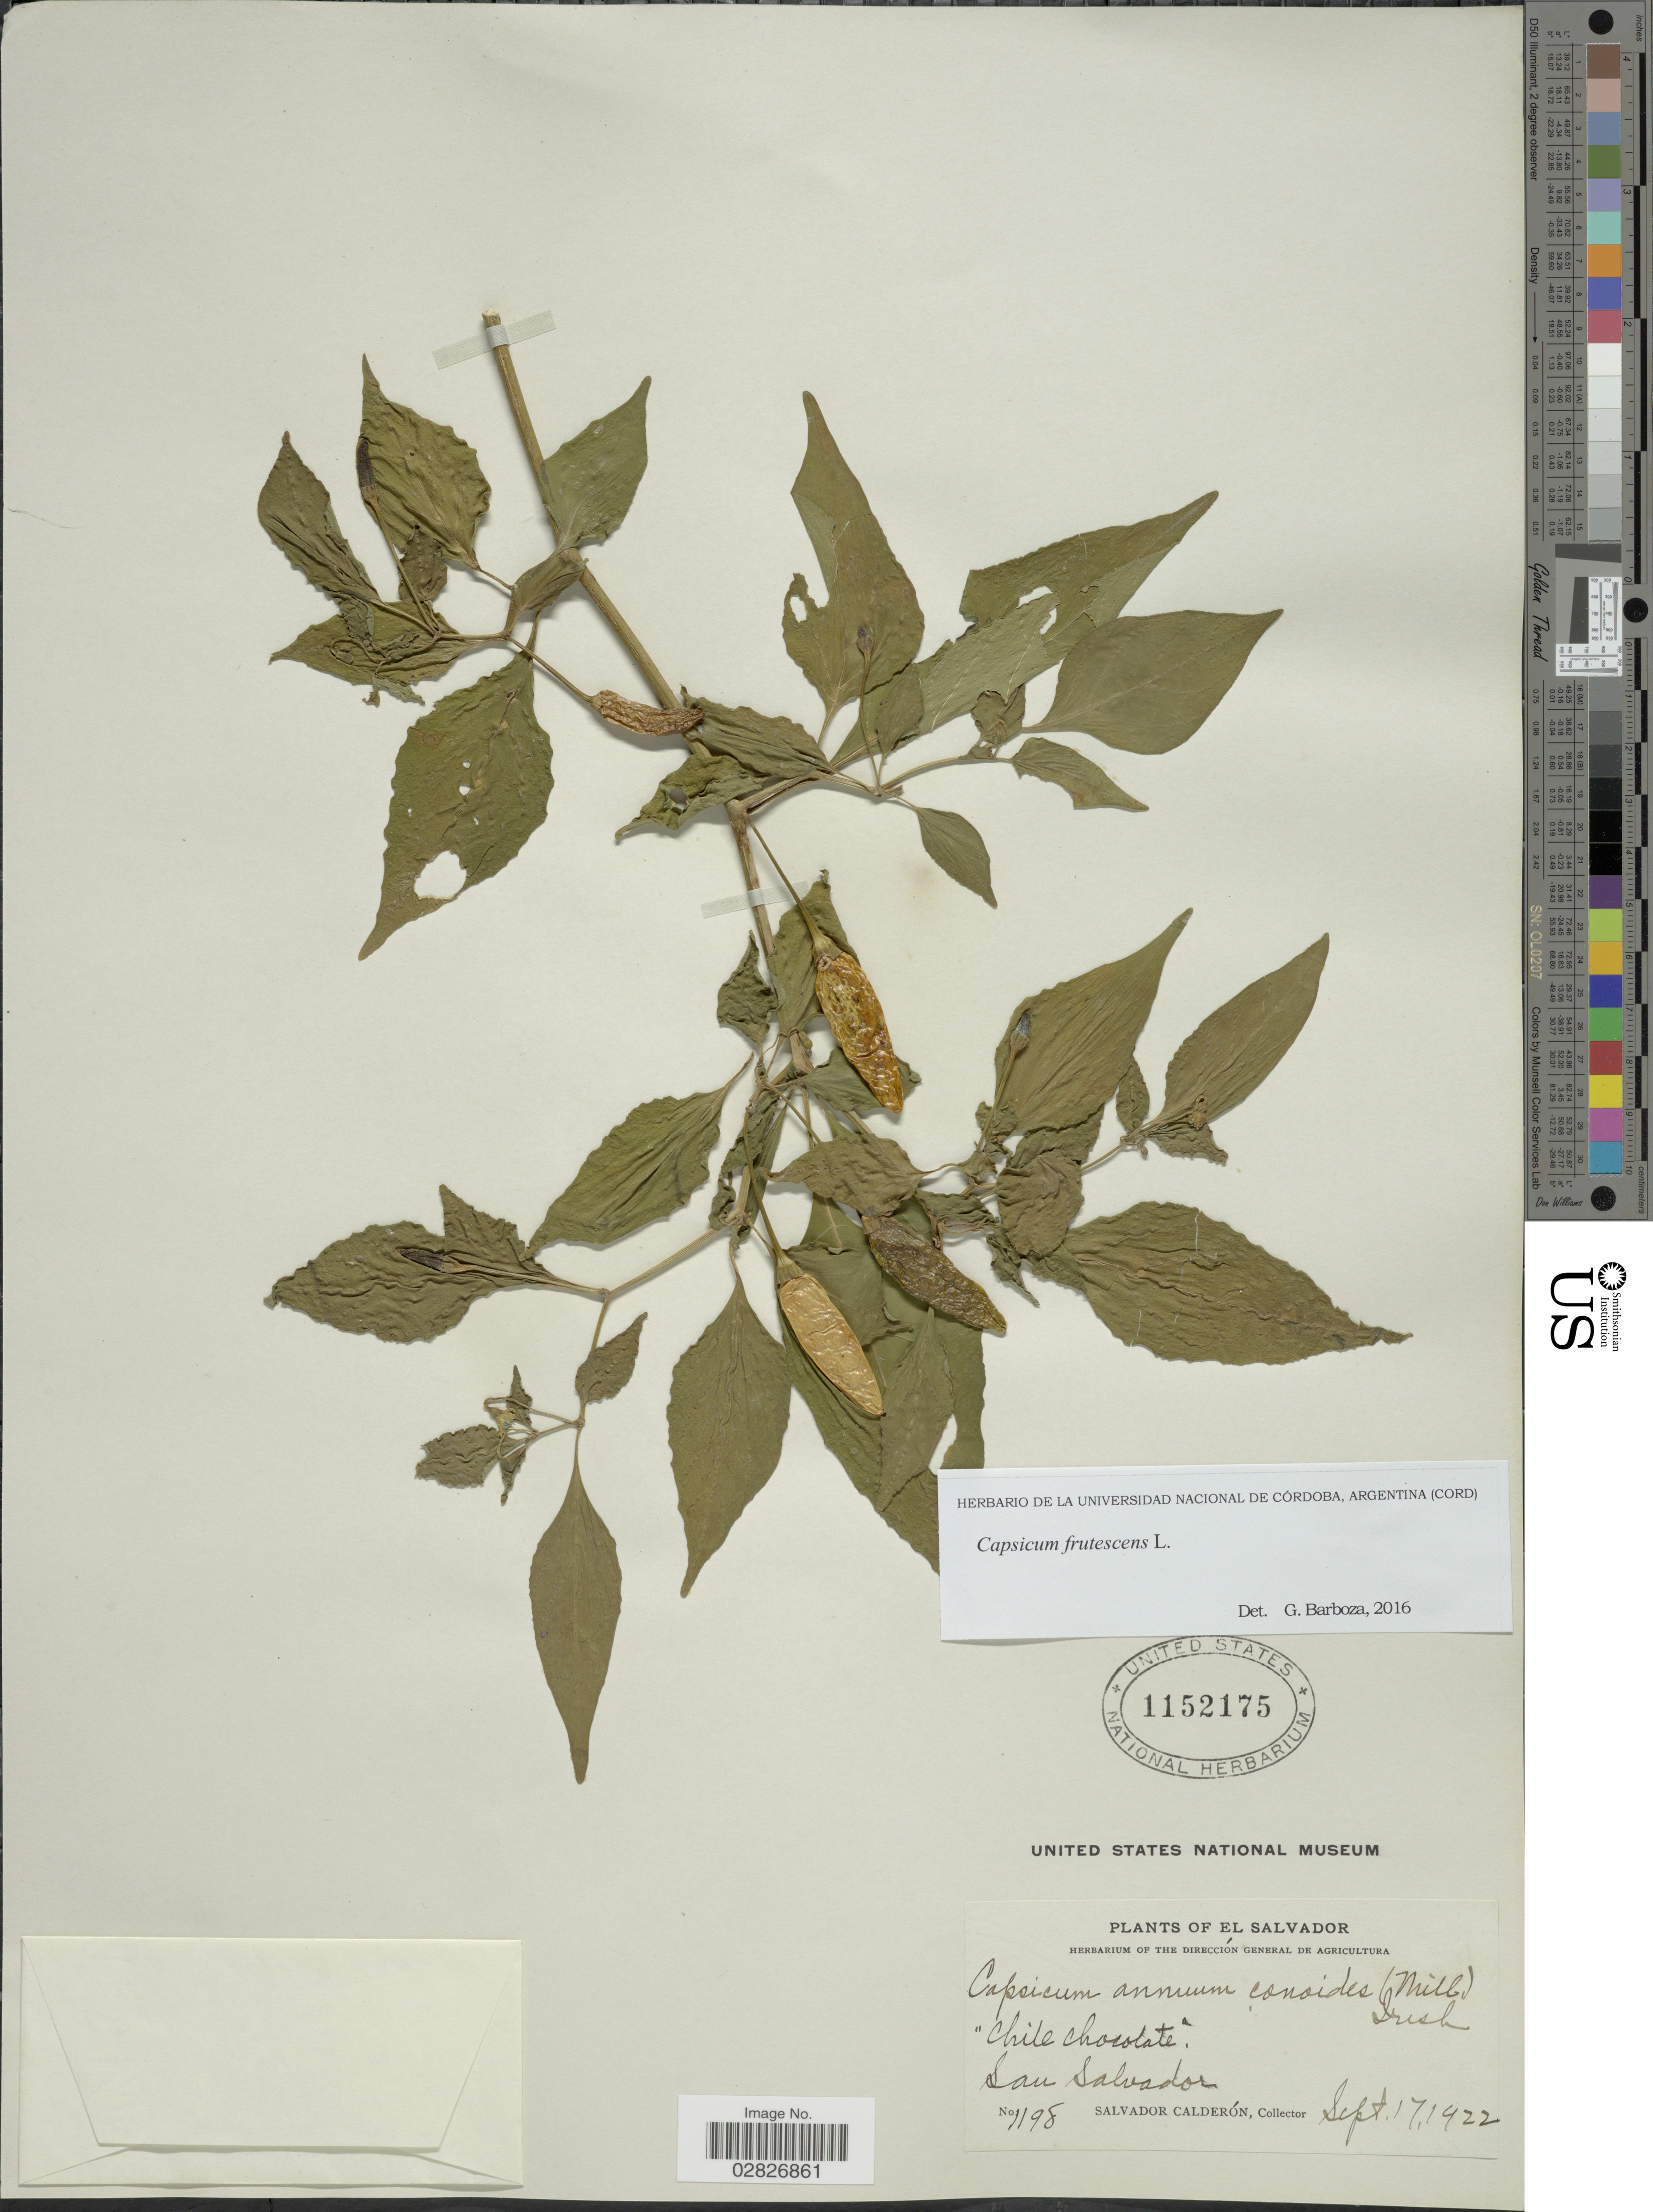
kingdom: Plantae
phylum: Tracheophyta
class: Magnoliopsida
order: Solanales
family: Solanaceae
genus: Capsicum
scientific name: Capsicum frutescens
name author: L.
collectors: S. Calderón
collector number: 1198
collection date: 1922-09-17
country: El Salvador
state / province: San Salvador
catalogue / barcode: US 1152175